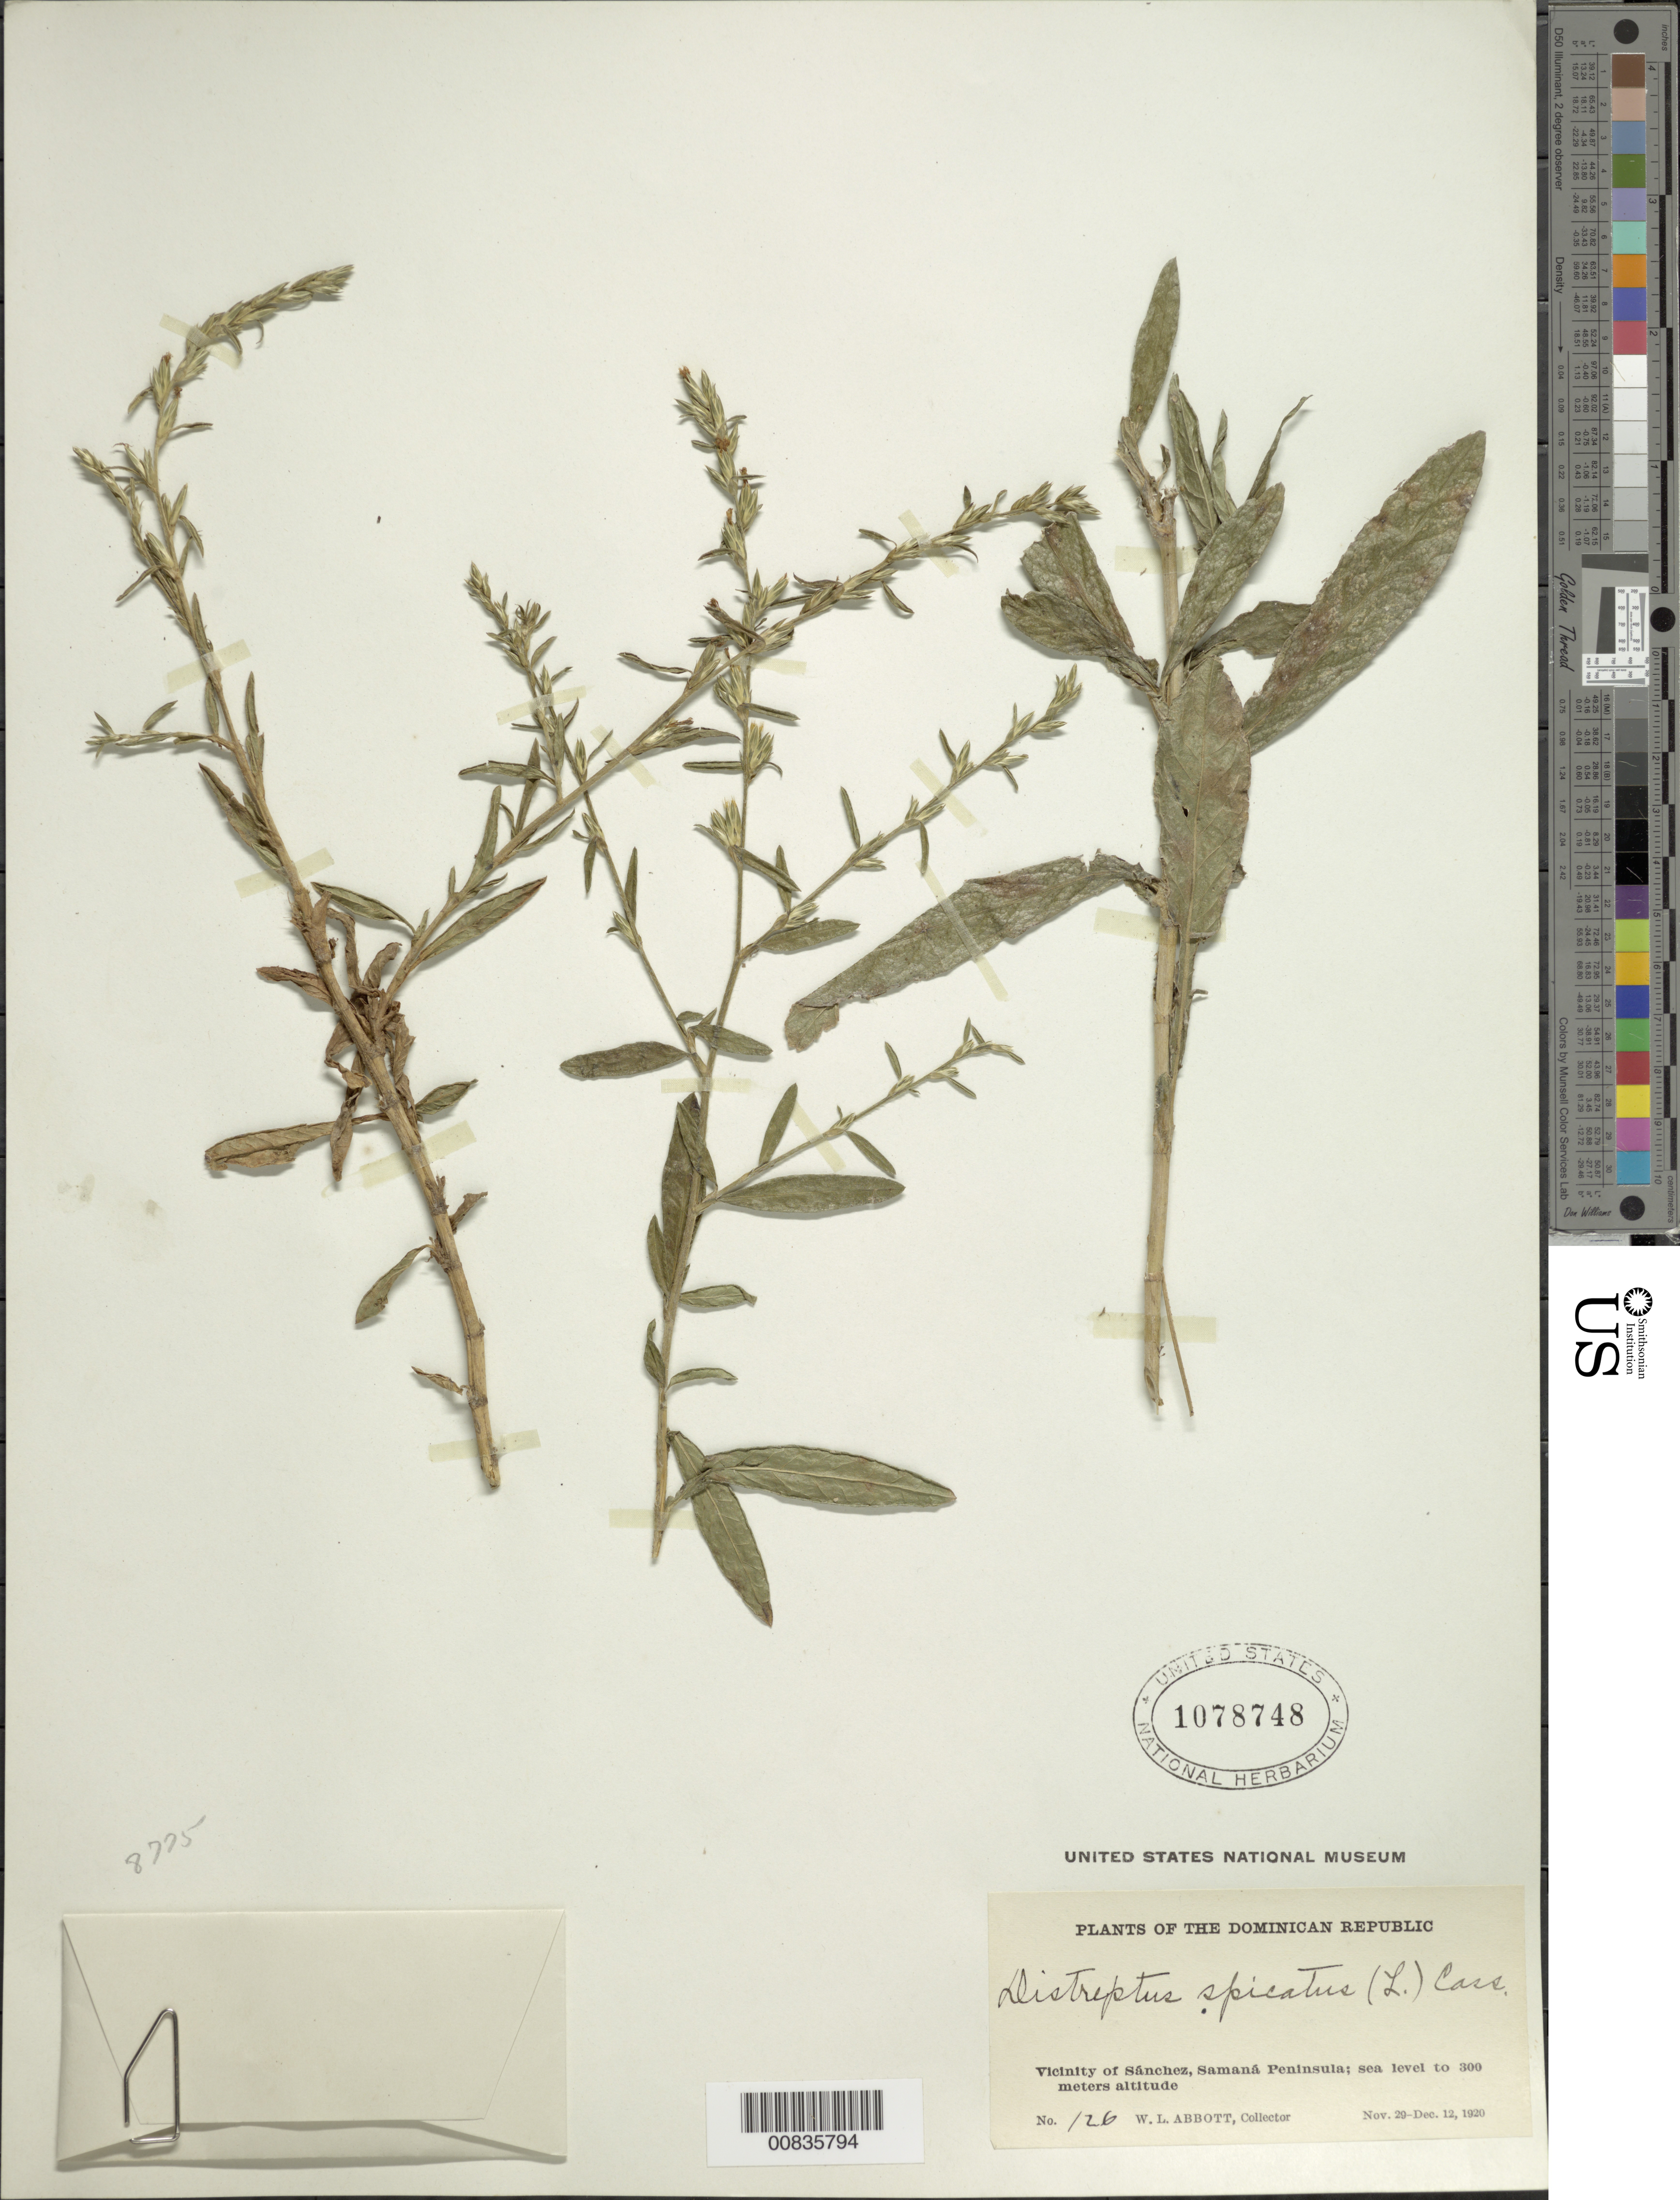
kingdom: Plantae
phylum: Tracheophyta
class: Magnoliopsida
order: Asterales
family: Asteraceae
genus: Pseudelephantopus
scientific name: Pseudelephantopus spicatus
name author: (Juss. ex Aubl.) C.F. Baker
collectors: W. L. Abbott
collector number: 126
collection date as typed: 29 Nov 1920 to 12 Dec 1920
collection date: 1920-11-29/1920-12-12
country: Dominican Republic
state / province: Samana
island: Hispaniola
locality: Vicinity of Sánchez, Samaná Peninsula,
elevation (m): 0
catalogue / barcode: US 1078748